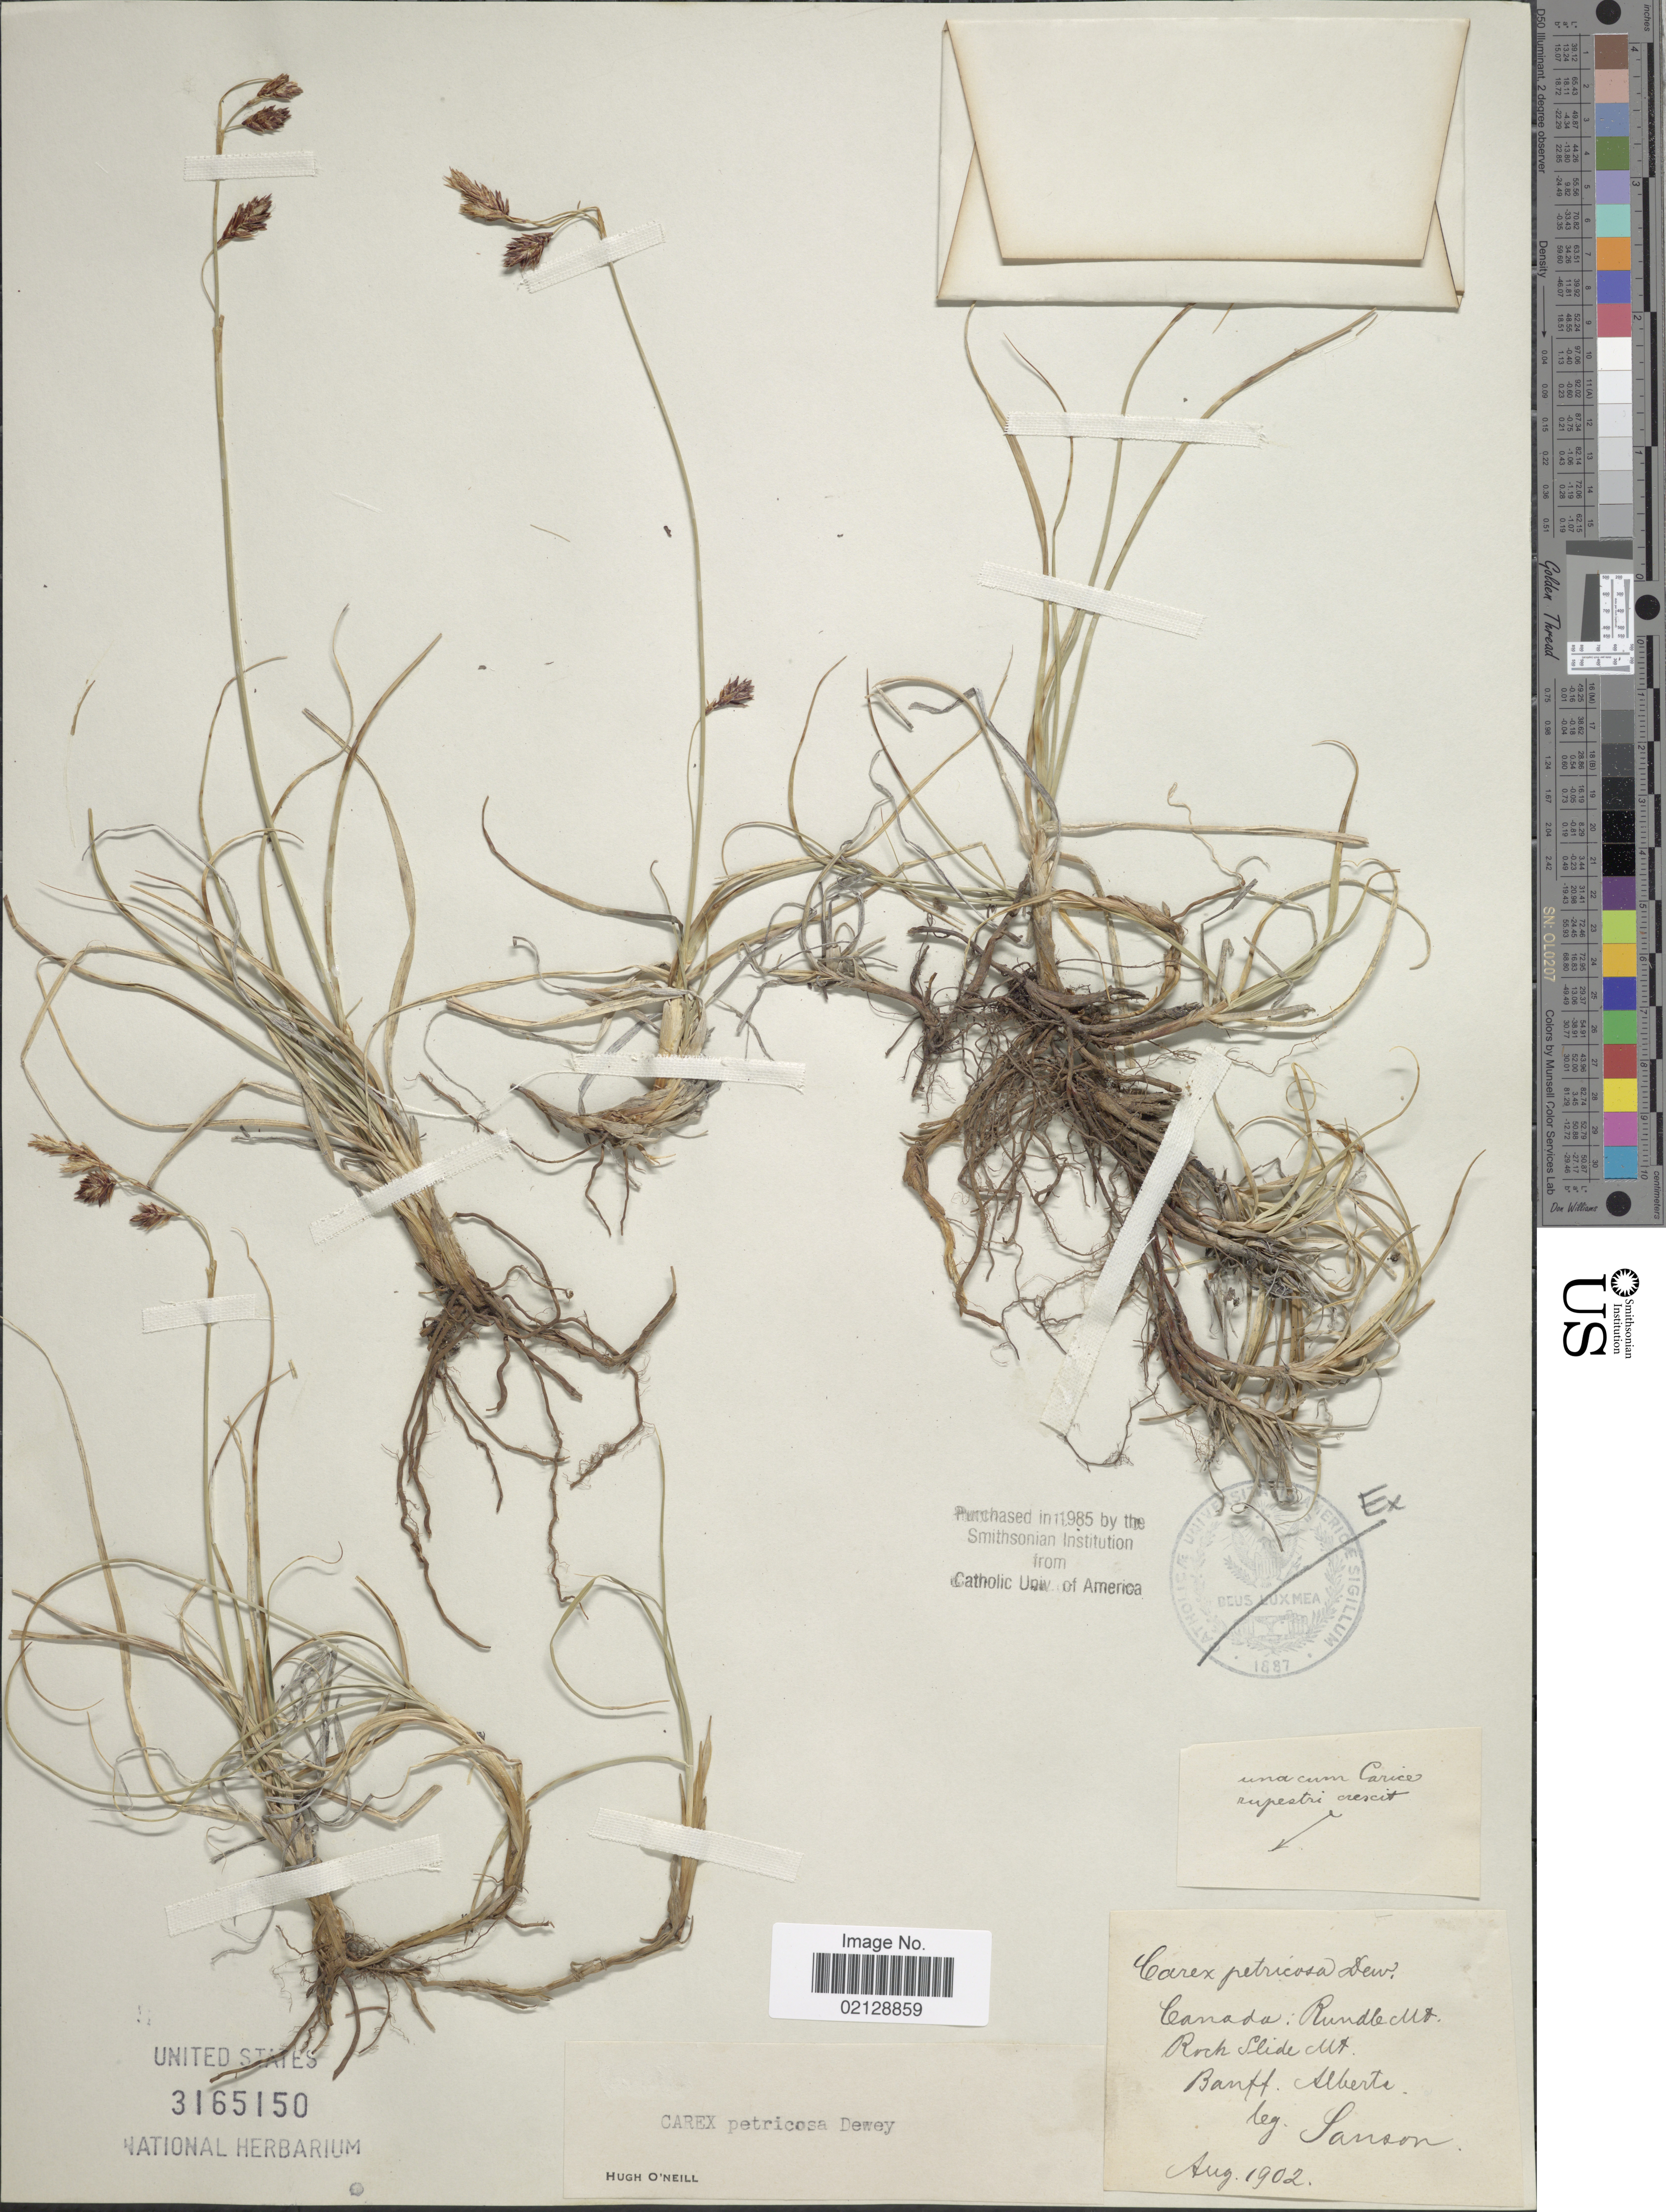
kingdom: Plantae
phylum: Tracheophyta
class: Liliopsida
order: Poales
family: Cyperaceae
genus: Carex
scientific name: Carex petricosa var. petricosa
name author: Dewey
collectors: Sanson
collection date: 1902-08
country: Canada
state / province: Alberta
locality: Canada, Rundle Mt., Rock Slide Mt., Banff, Alberta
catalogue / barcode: US 3165150